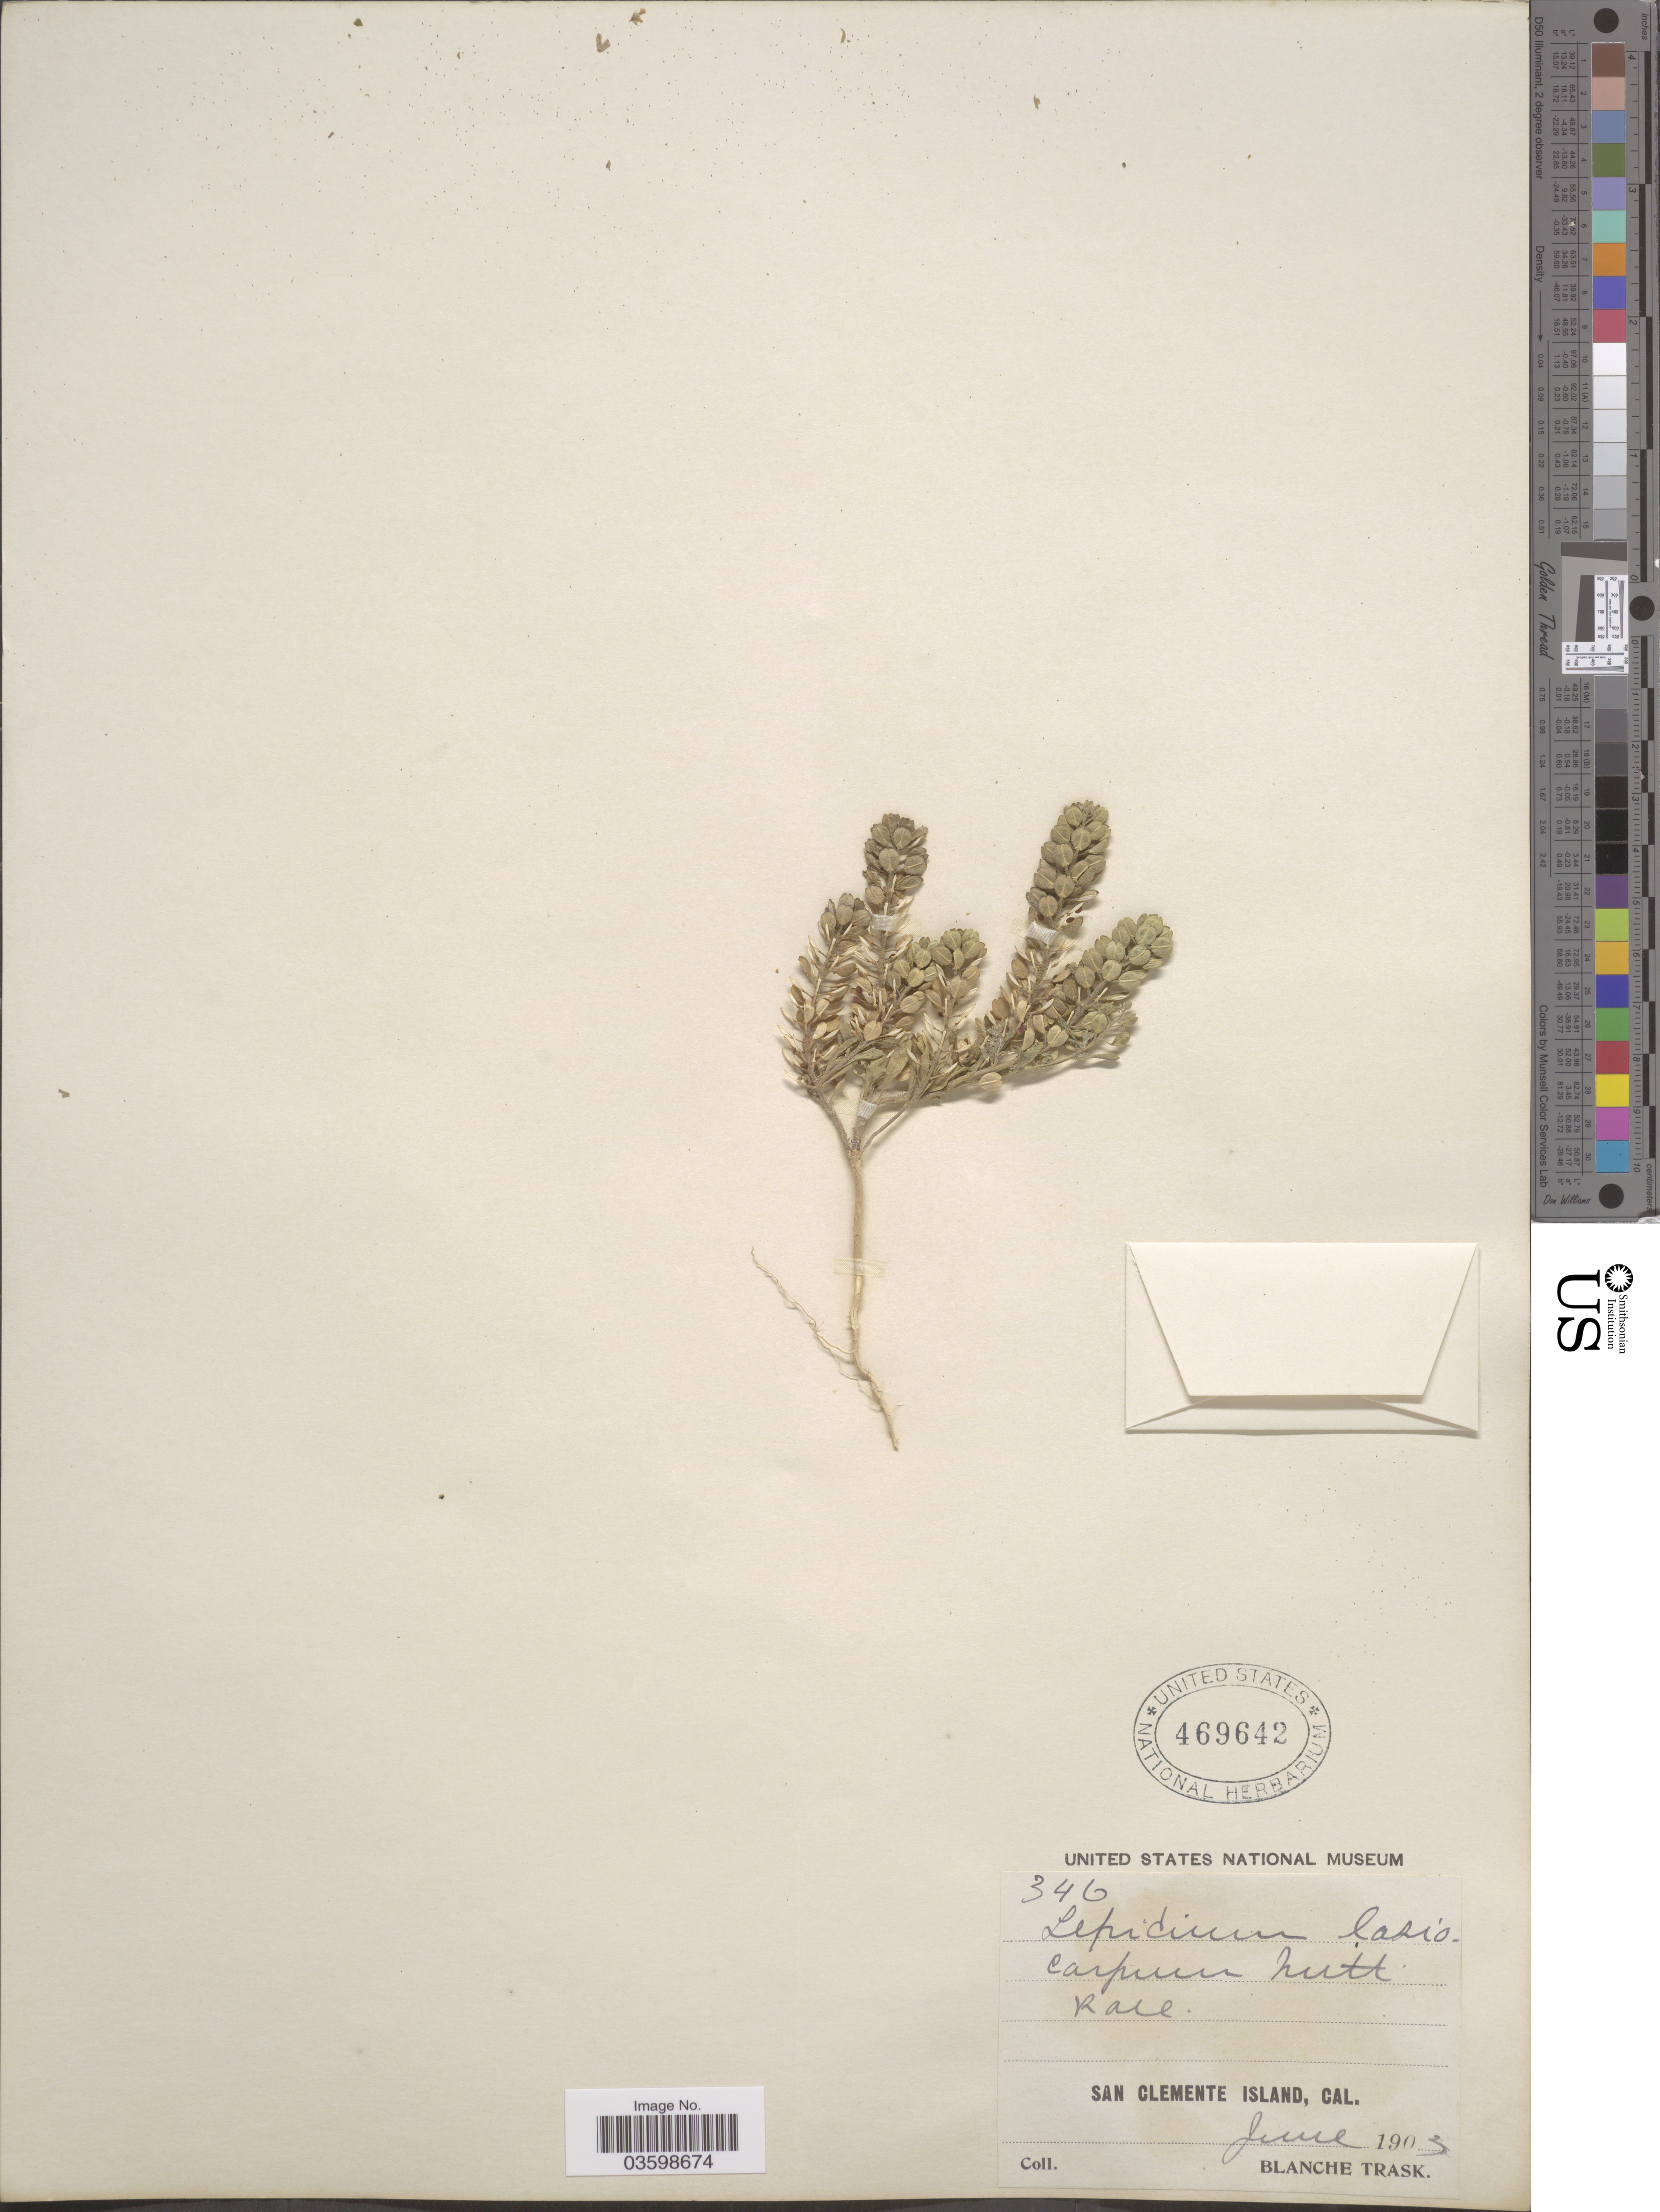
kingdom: Plantae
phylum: Tracheophyta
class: Magnoliopsida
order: Brassicales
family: Brassicaceae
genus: Lepidium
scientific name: Lepidium lasiocarpum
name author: Nutt.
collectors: B. Trask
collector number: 346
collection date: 1903-06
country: United States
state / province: California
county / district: Los Angeles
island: San Clemente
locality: San Clemente Island.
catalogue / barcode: US 469642